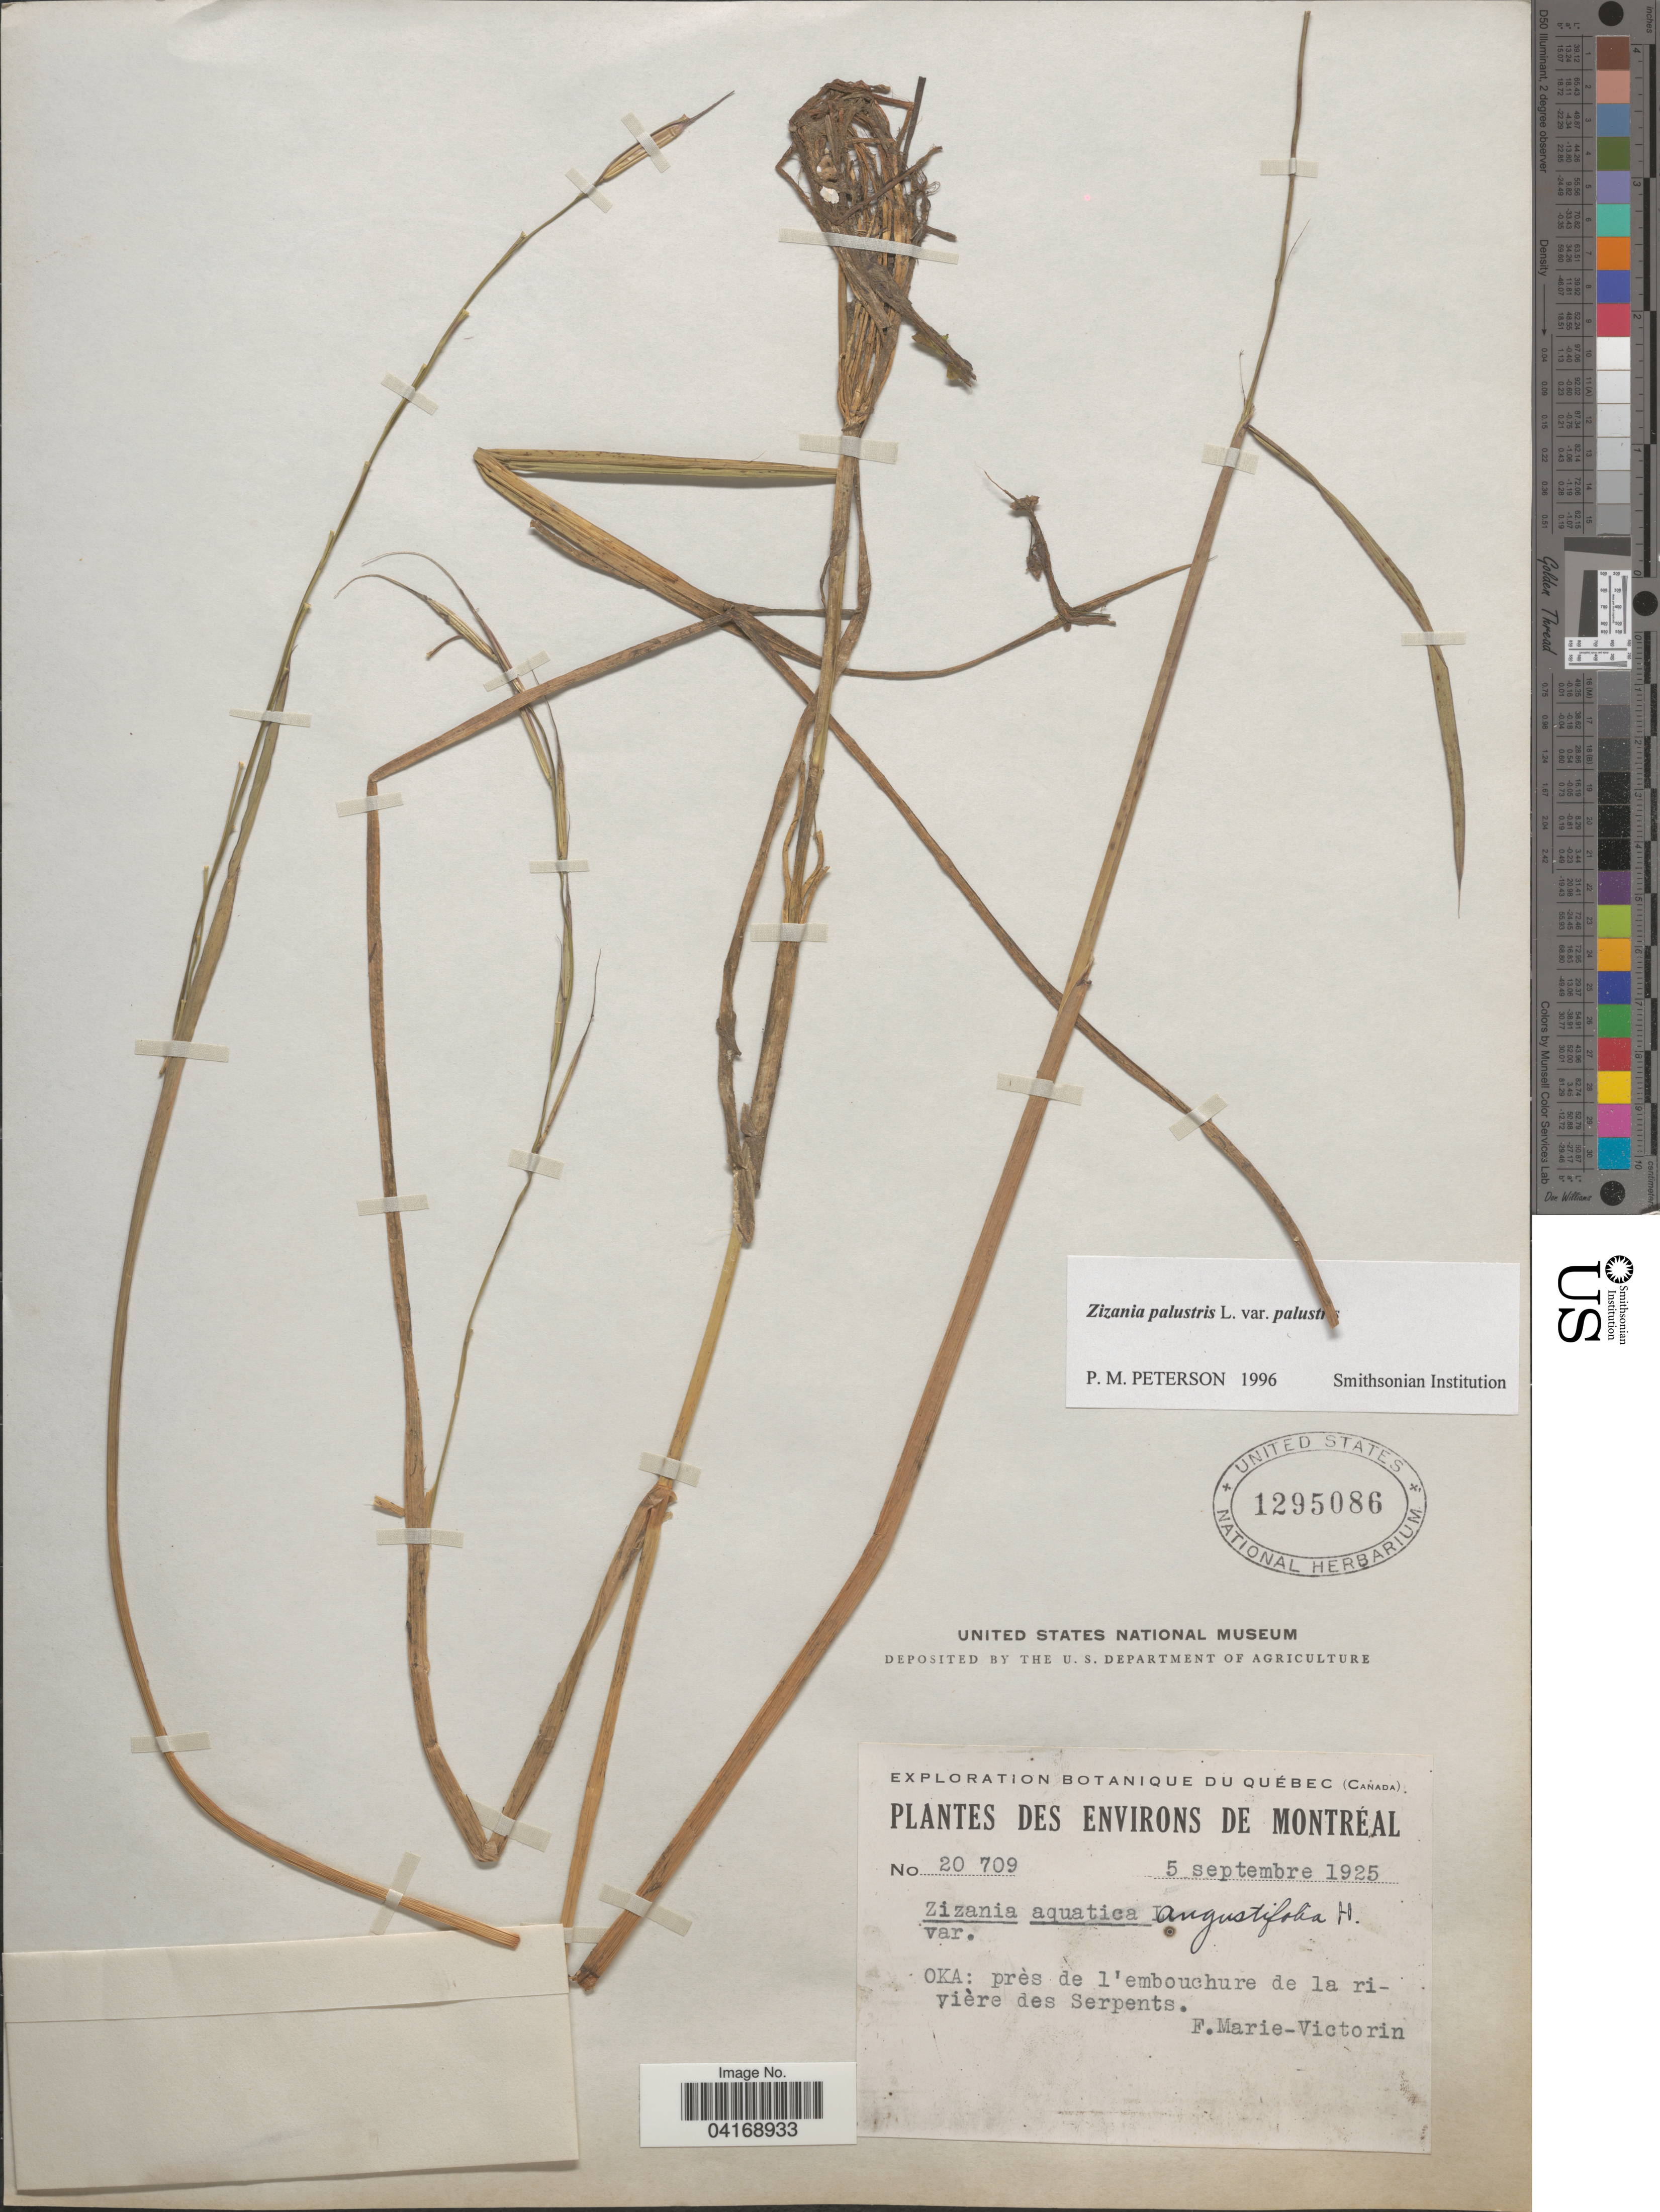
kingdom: Plantae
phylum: Tracheophyta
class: Liliopsida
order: Poales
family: Poaceae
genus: Zizania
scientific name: Zizania palustris var. palustris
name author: L.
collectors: F. Marie-Victorin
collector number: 20709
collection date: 1925-09-05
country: Canada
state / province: Quebec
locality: Exploration Botanique du Québec. OKA: près de l'embouchure de la rivière des Serpents.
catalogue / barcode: US 1295086